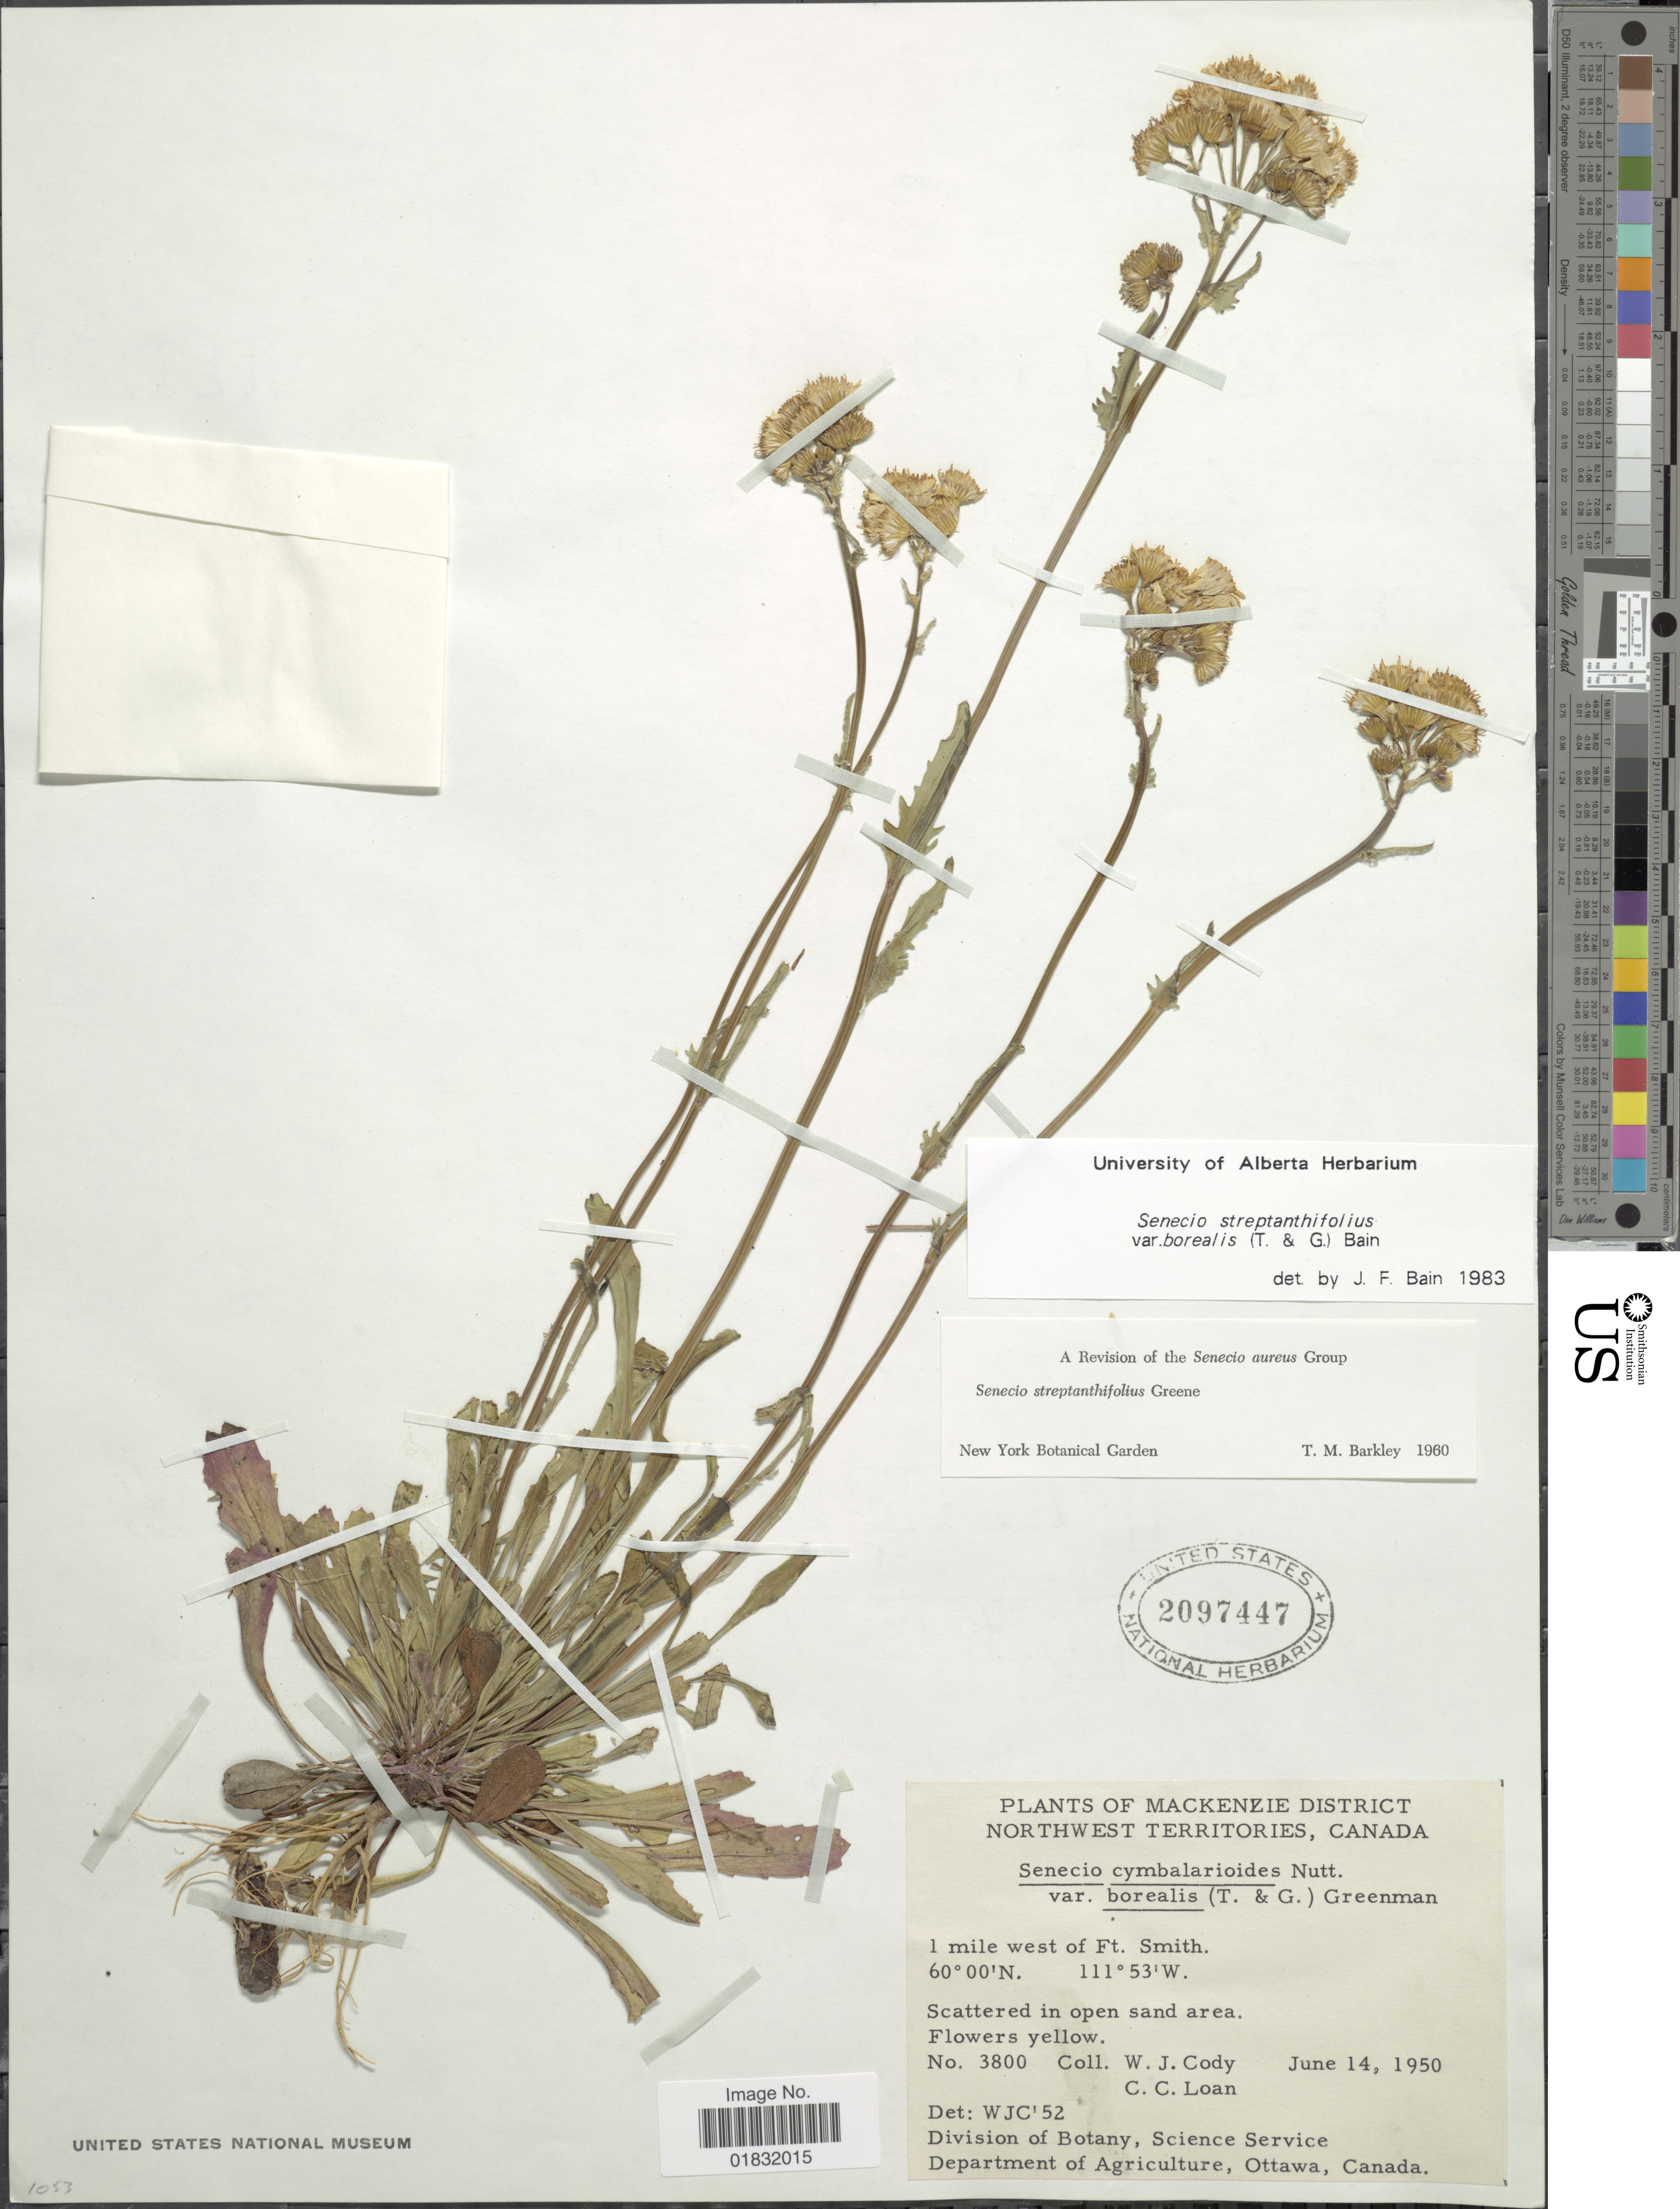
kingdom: Plantae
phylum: Tracheophyta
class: Magnoliopsida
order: Asterales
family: Asteraceae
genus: Packera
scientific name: Packera streptanthifolia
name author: (Greene) W.A. Weber & Á. Löve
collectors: W. Cody & C. Loan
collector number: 3800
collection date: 1950-06-14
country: Canada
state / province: Northwest Territories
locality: Mackenzie District, 1 mile west of Ft Smith, Scattered in open sand area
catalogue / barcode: US 2097447